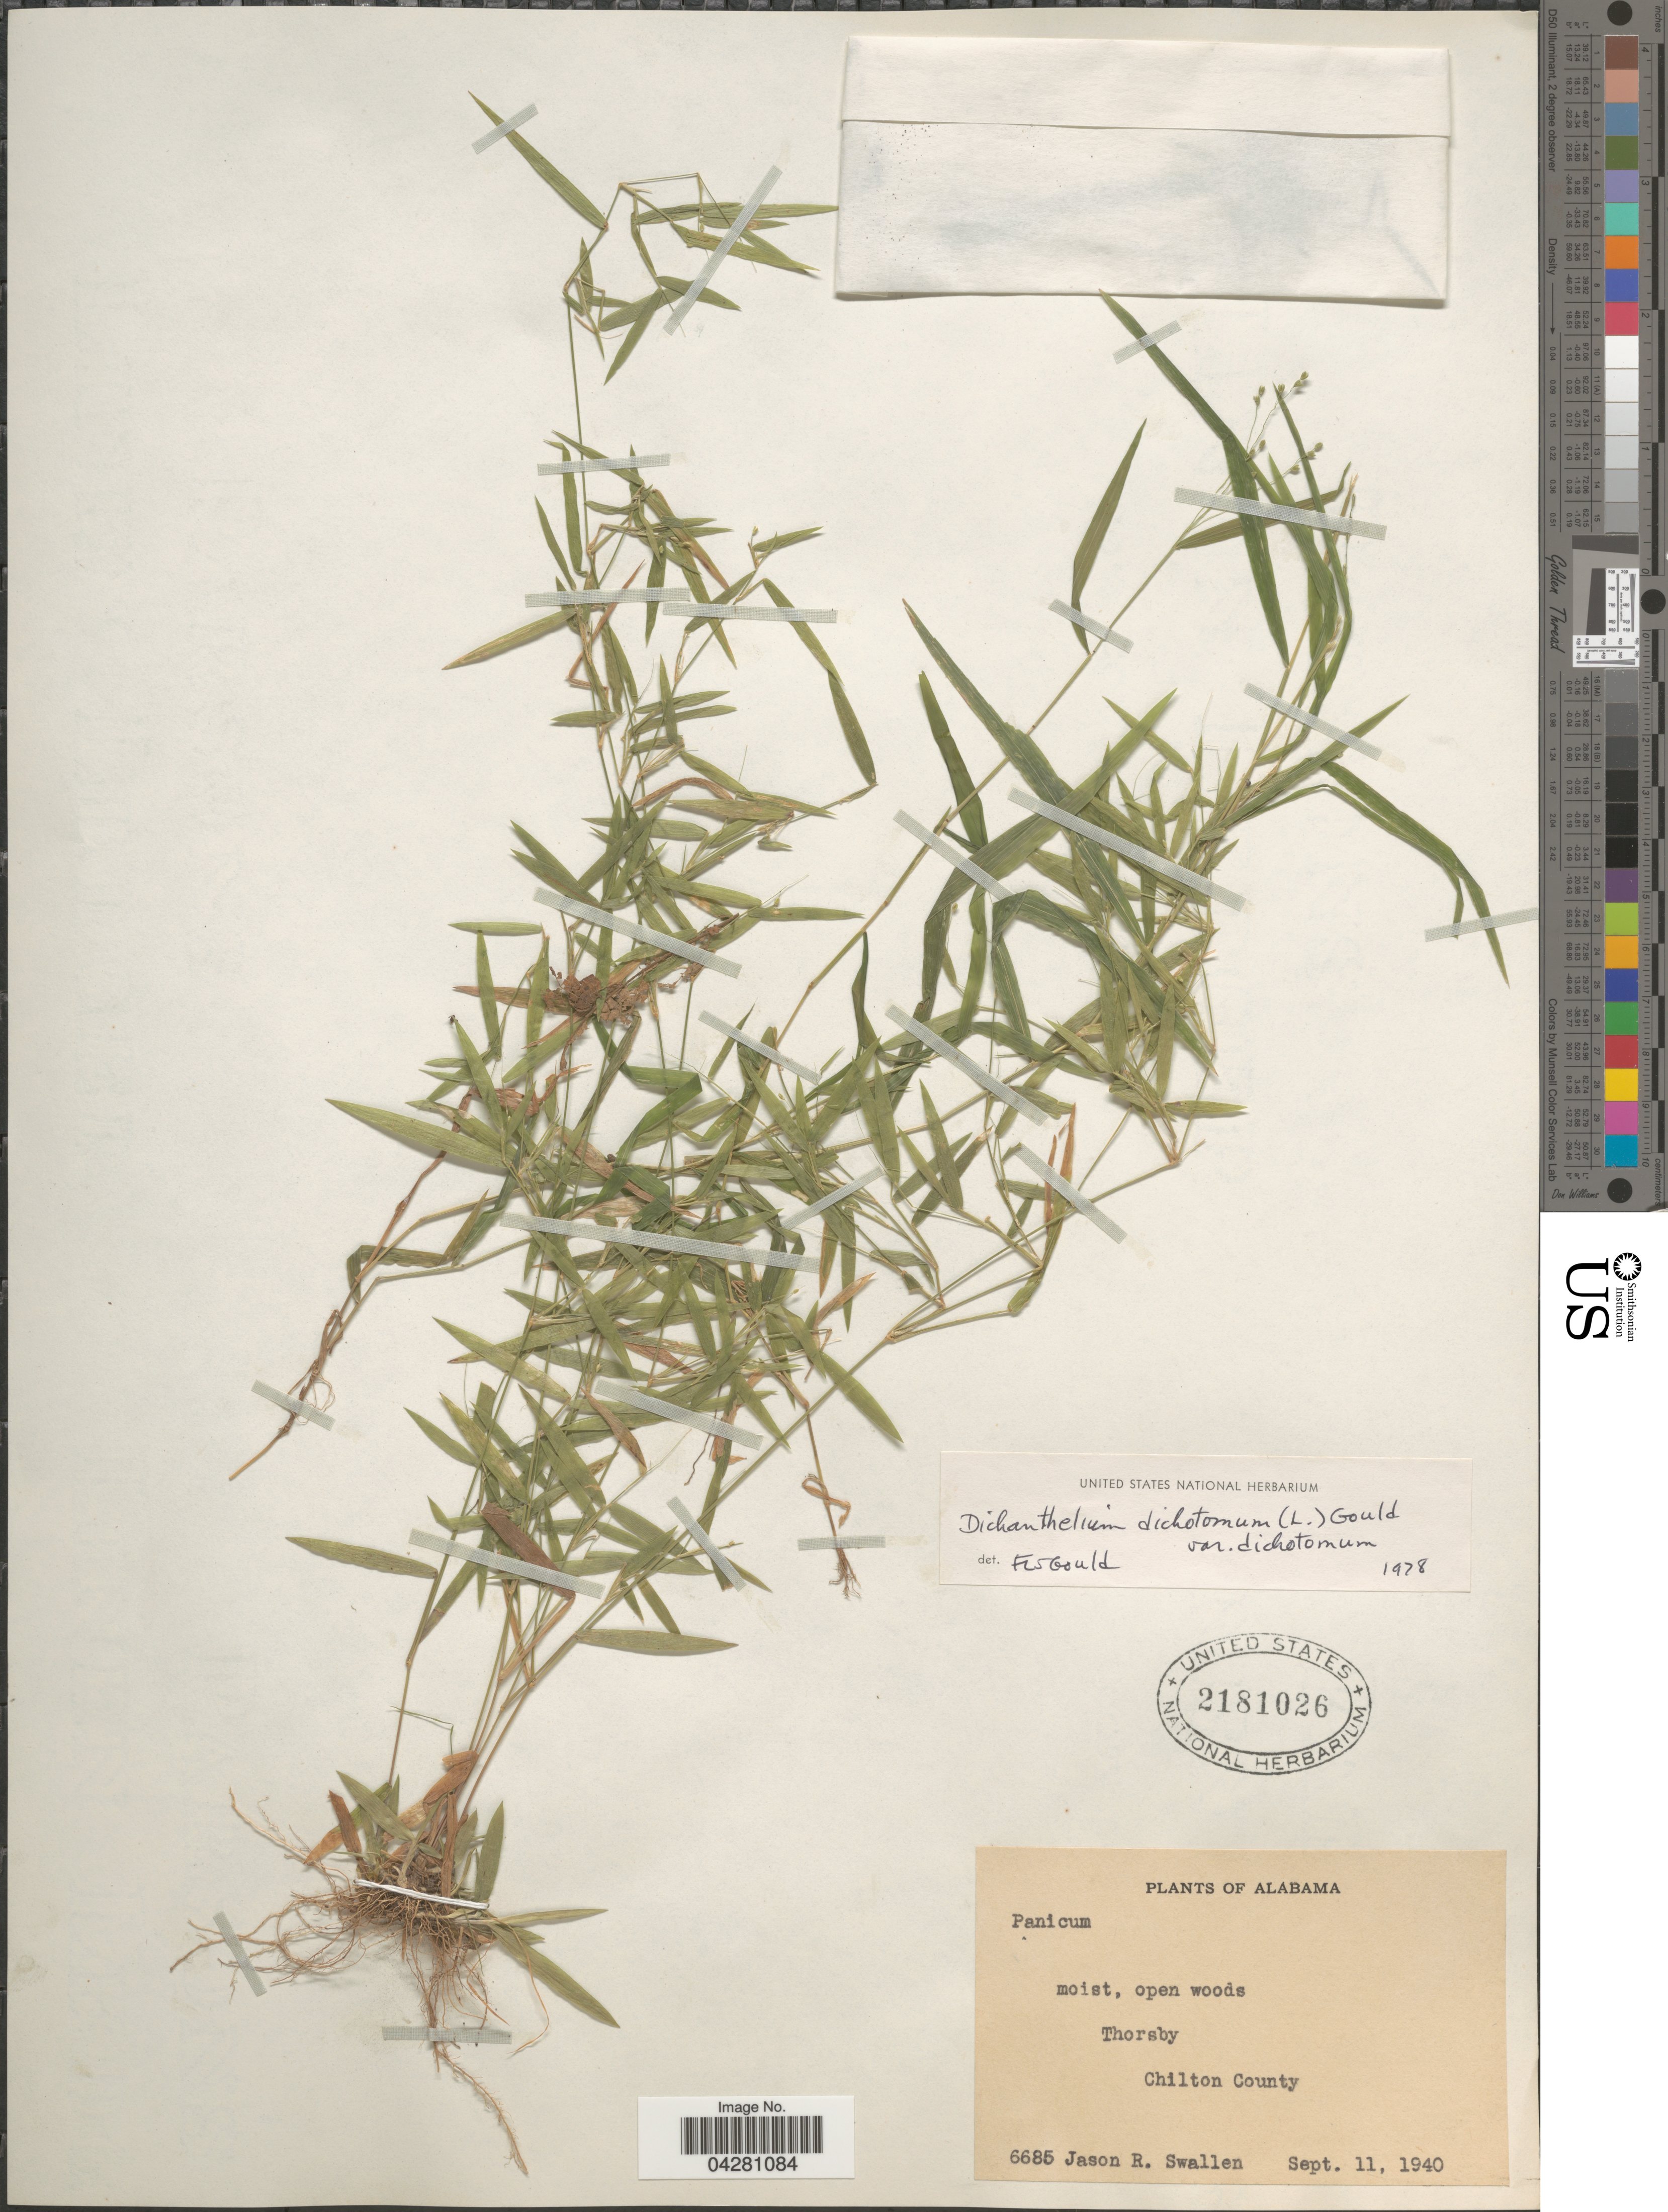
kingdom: Plantae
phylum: Tracheophyta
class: Liliopsida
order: Poales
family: Poaceae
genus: Dichanthelium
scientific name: Dichanthelium dichotomum var. dichotomum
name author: (L.) Gould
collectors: J. R. Swallen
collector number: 6685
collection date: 1940-09-11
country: United States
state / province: Alabama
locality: Moist, open woods Thorsby. Chilton County.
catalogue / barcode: US 2181026